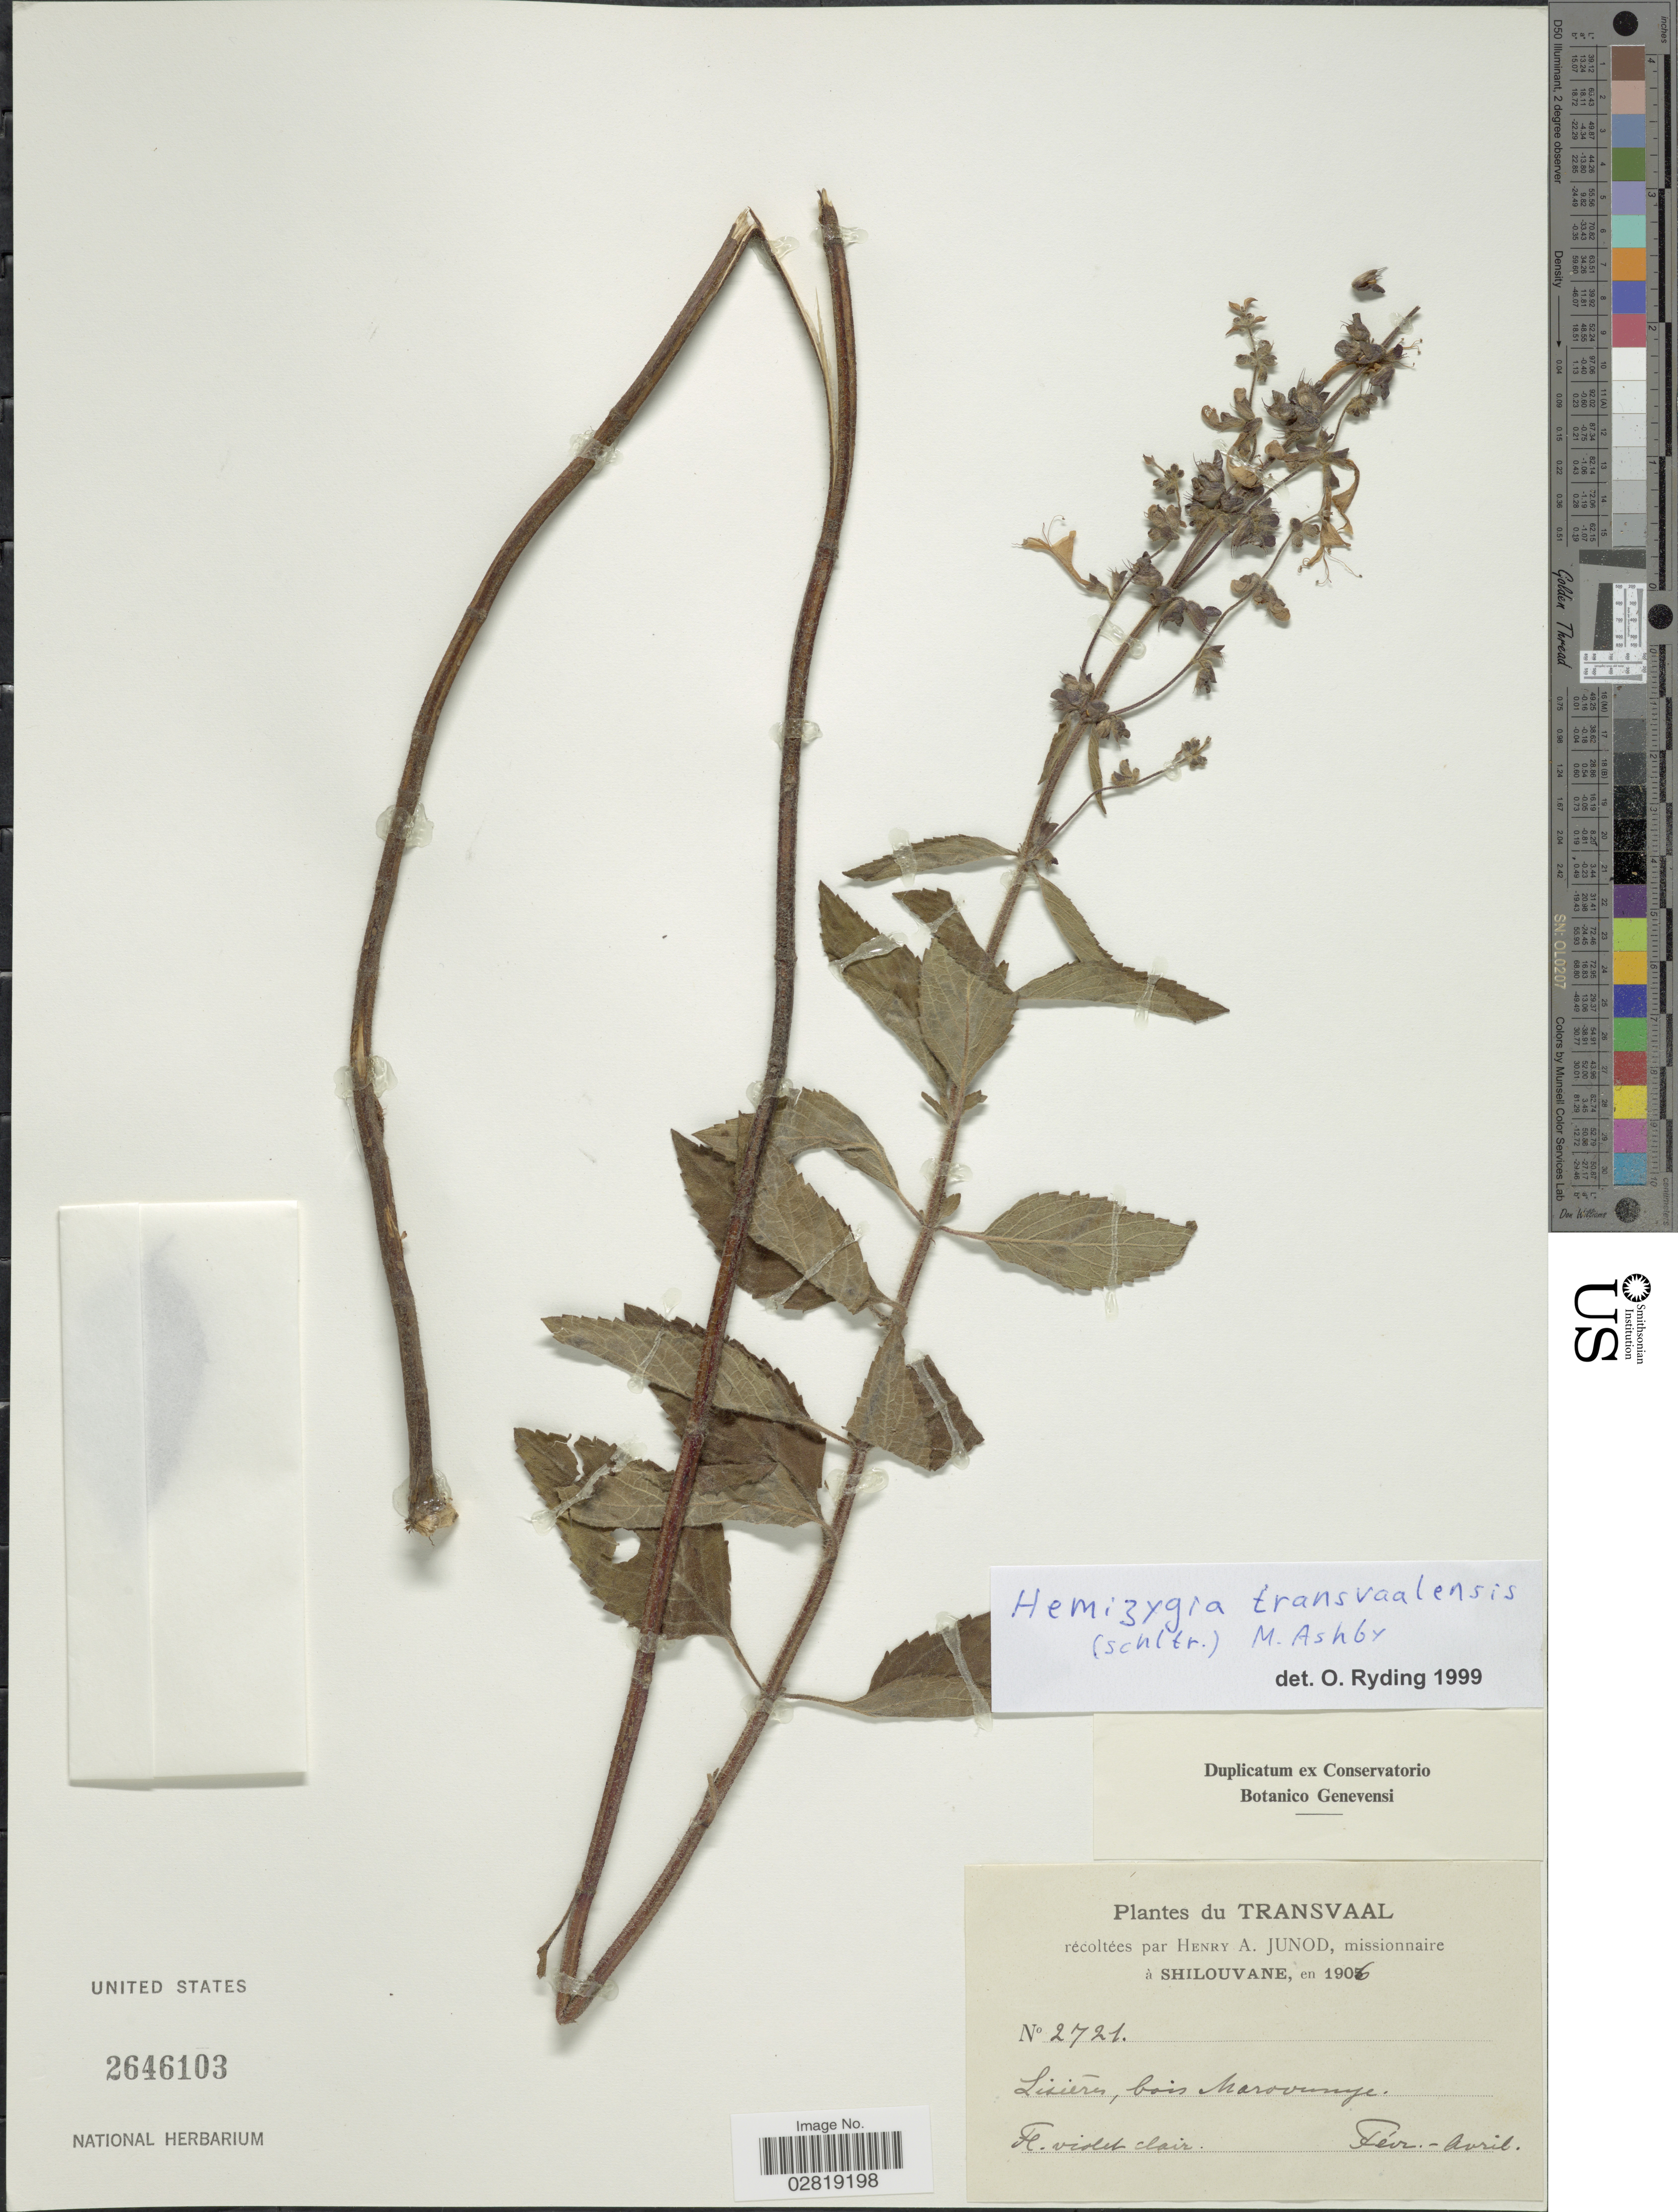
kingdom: Plantae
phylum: Tracheophyta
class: Magnoliopsida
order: Lamiales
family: Lamiaceae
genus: Hemizygia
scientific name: Hemizygia transvaalensis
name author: (Schltr.) Ashby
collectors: H. Junod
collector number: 2721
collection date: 1906-02/1906-04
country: South Africa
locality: Transvaal. lisière bois Marovunye.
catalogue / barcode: US 2646103